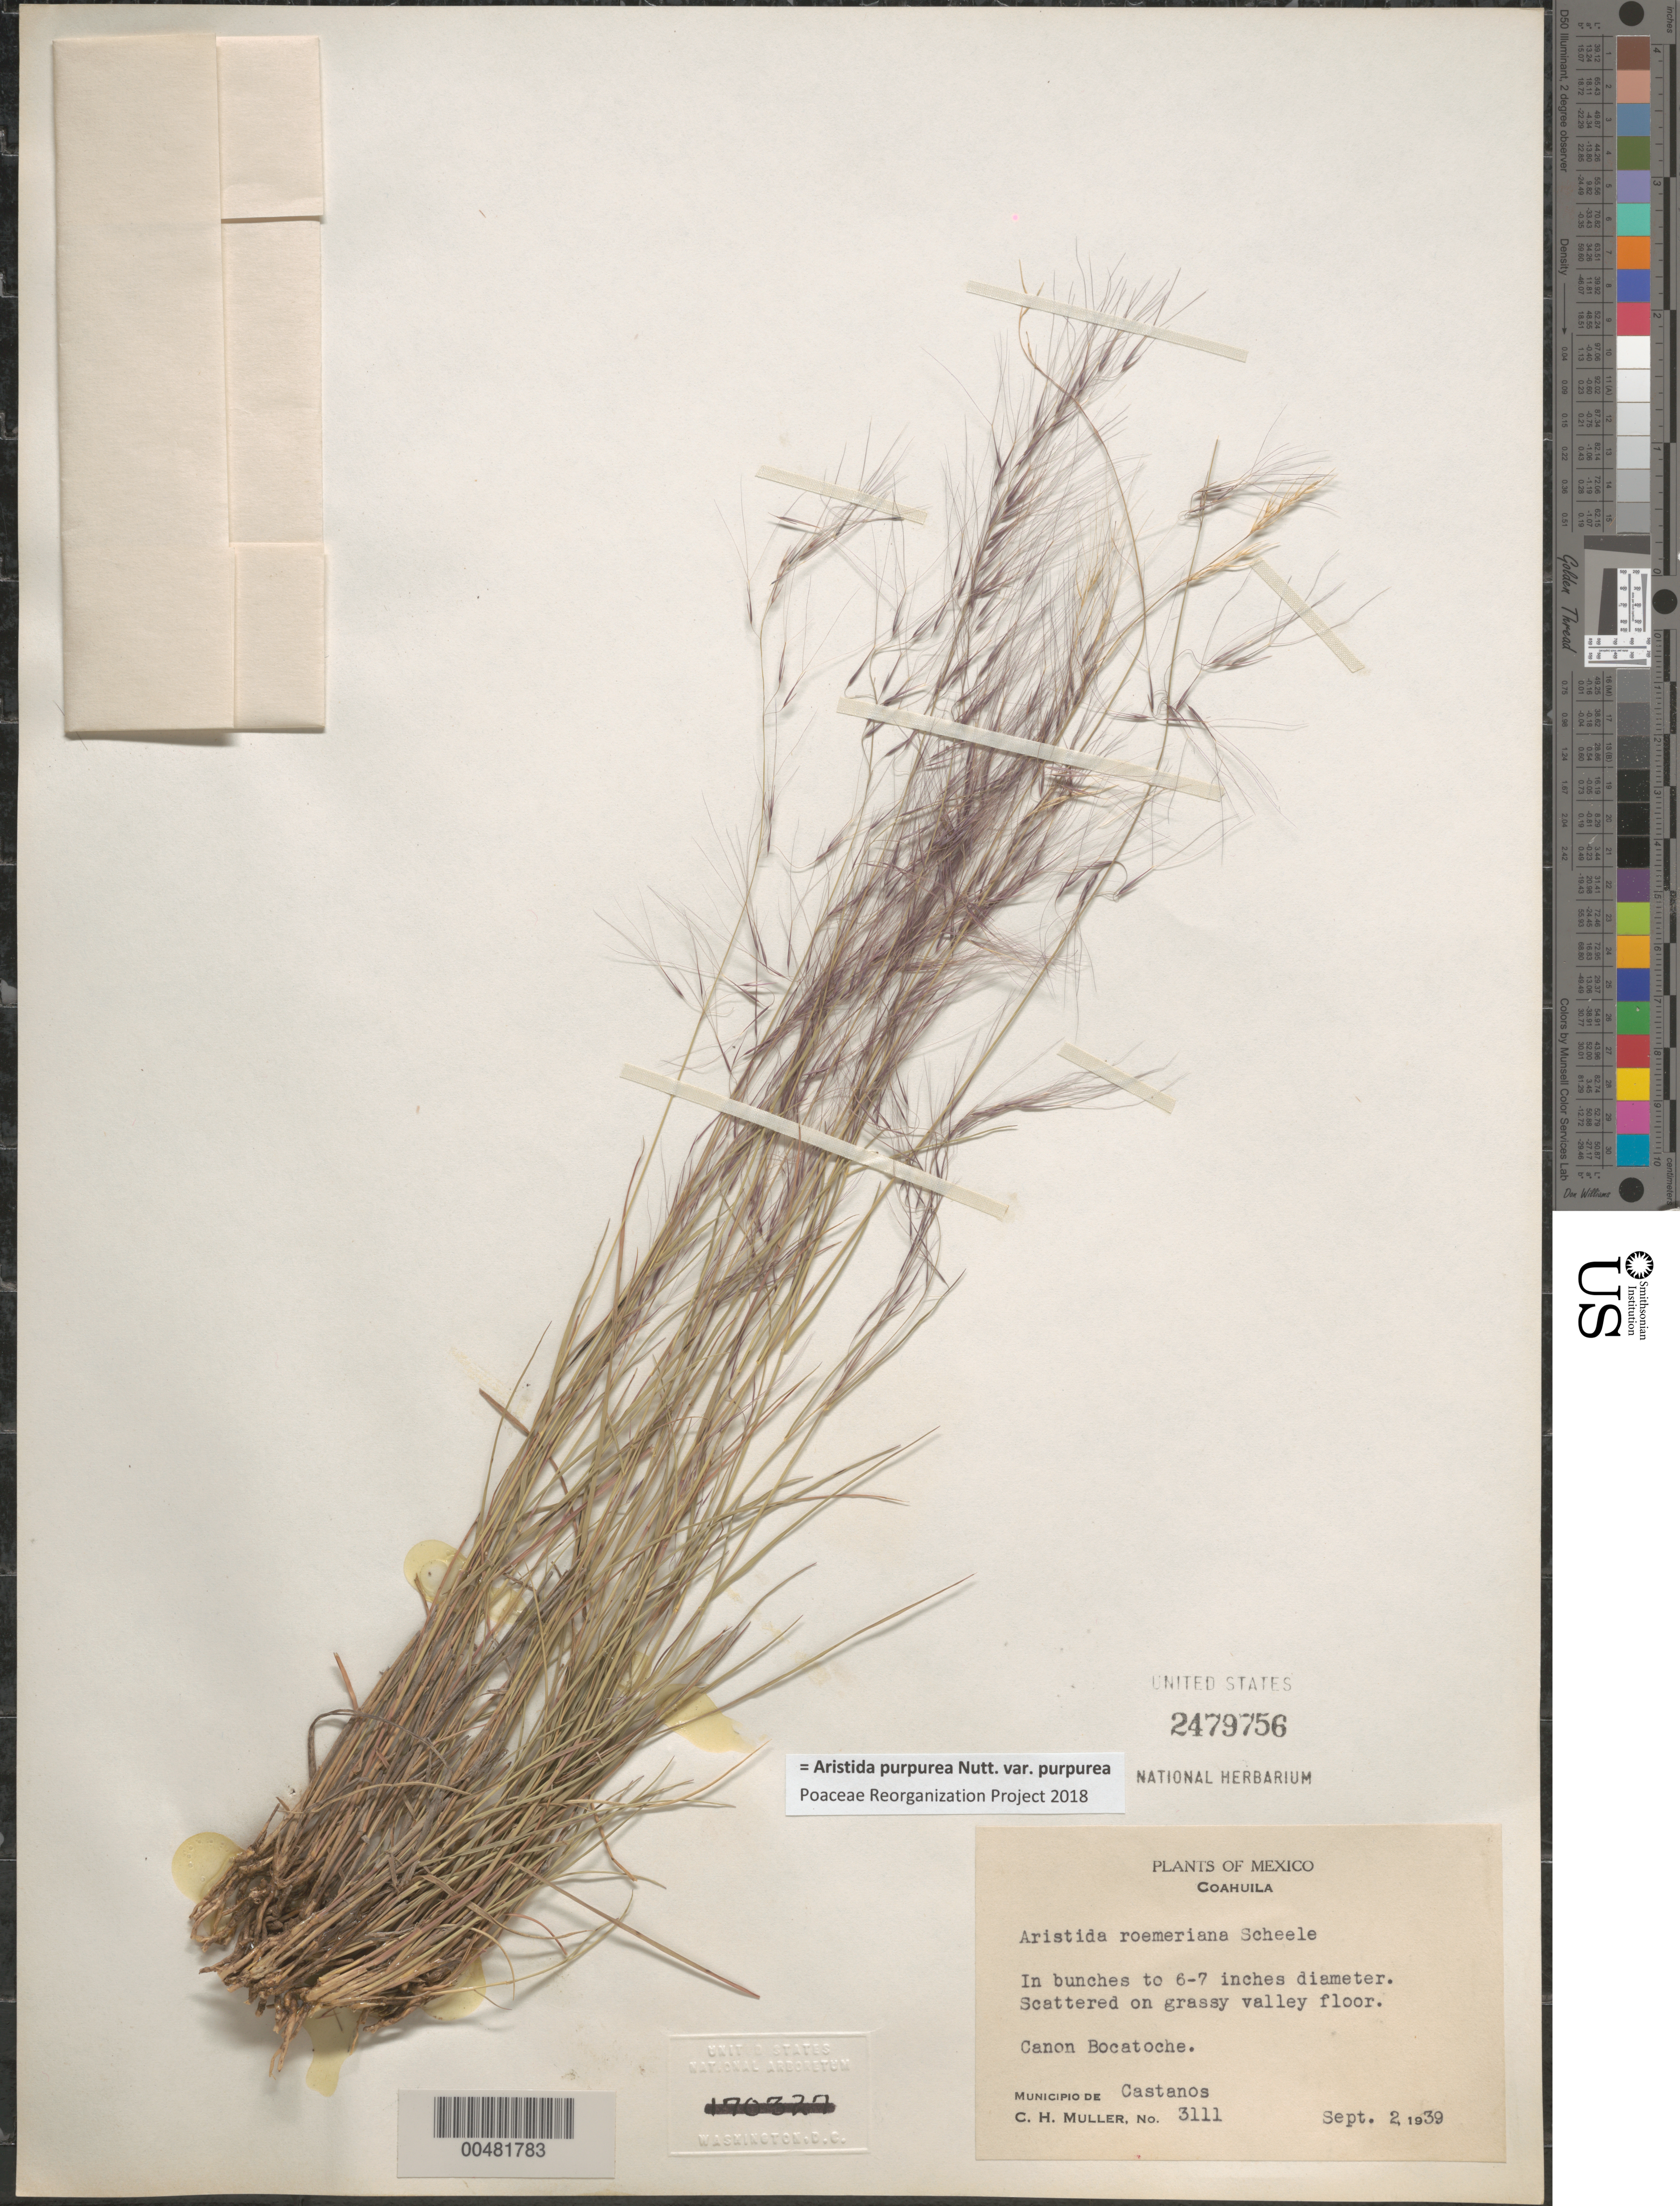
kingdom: Plantae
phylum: Tracheophyta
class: Liliopsida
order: Poales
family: Poaceae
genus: Aristida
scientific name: Aristida purpurea var. purpurea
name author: Nutt.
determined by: Poaceae Reorganization Project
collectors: C. H. Müller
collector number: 3111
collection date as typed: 2 Sep 1939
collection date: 1939-09-02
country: Mexico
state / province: Coahuila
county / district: Castaños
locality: Canon Bocatoche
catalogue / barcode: US 2479756